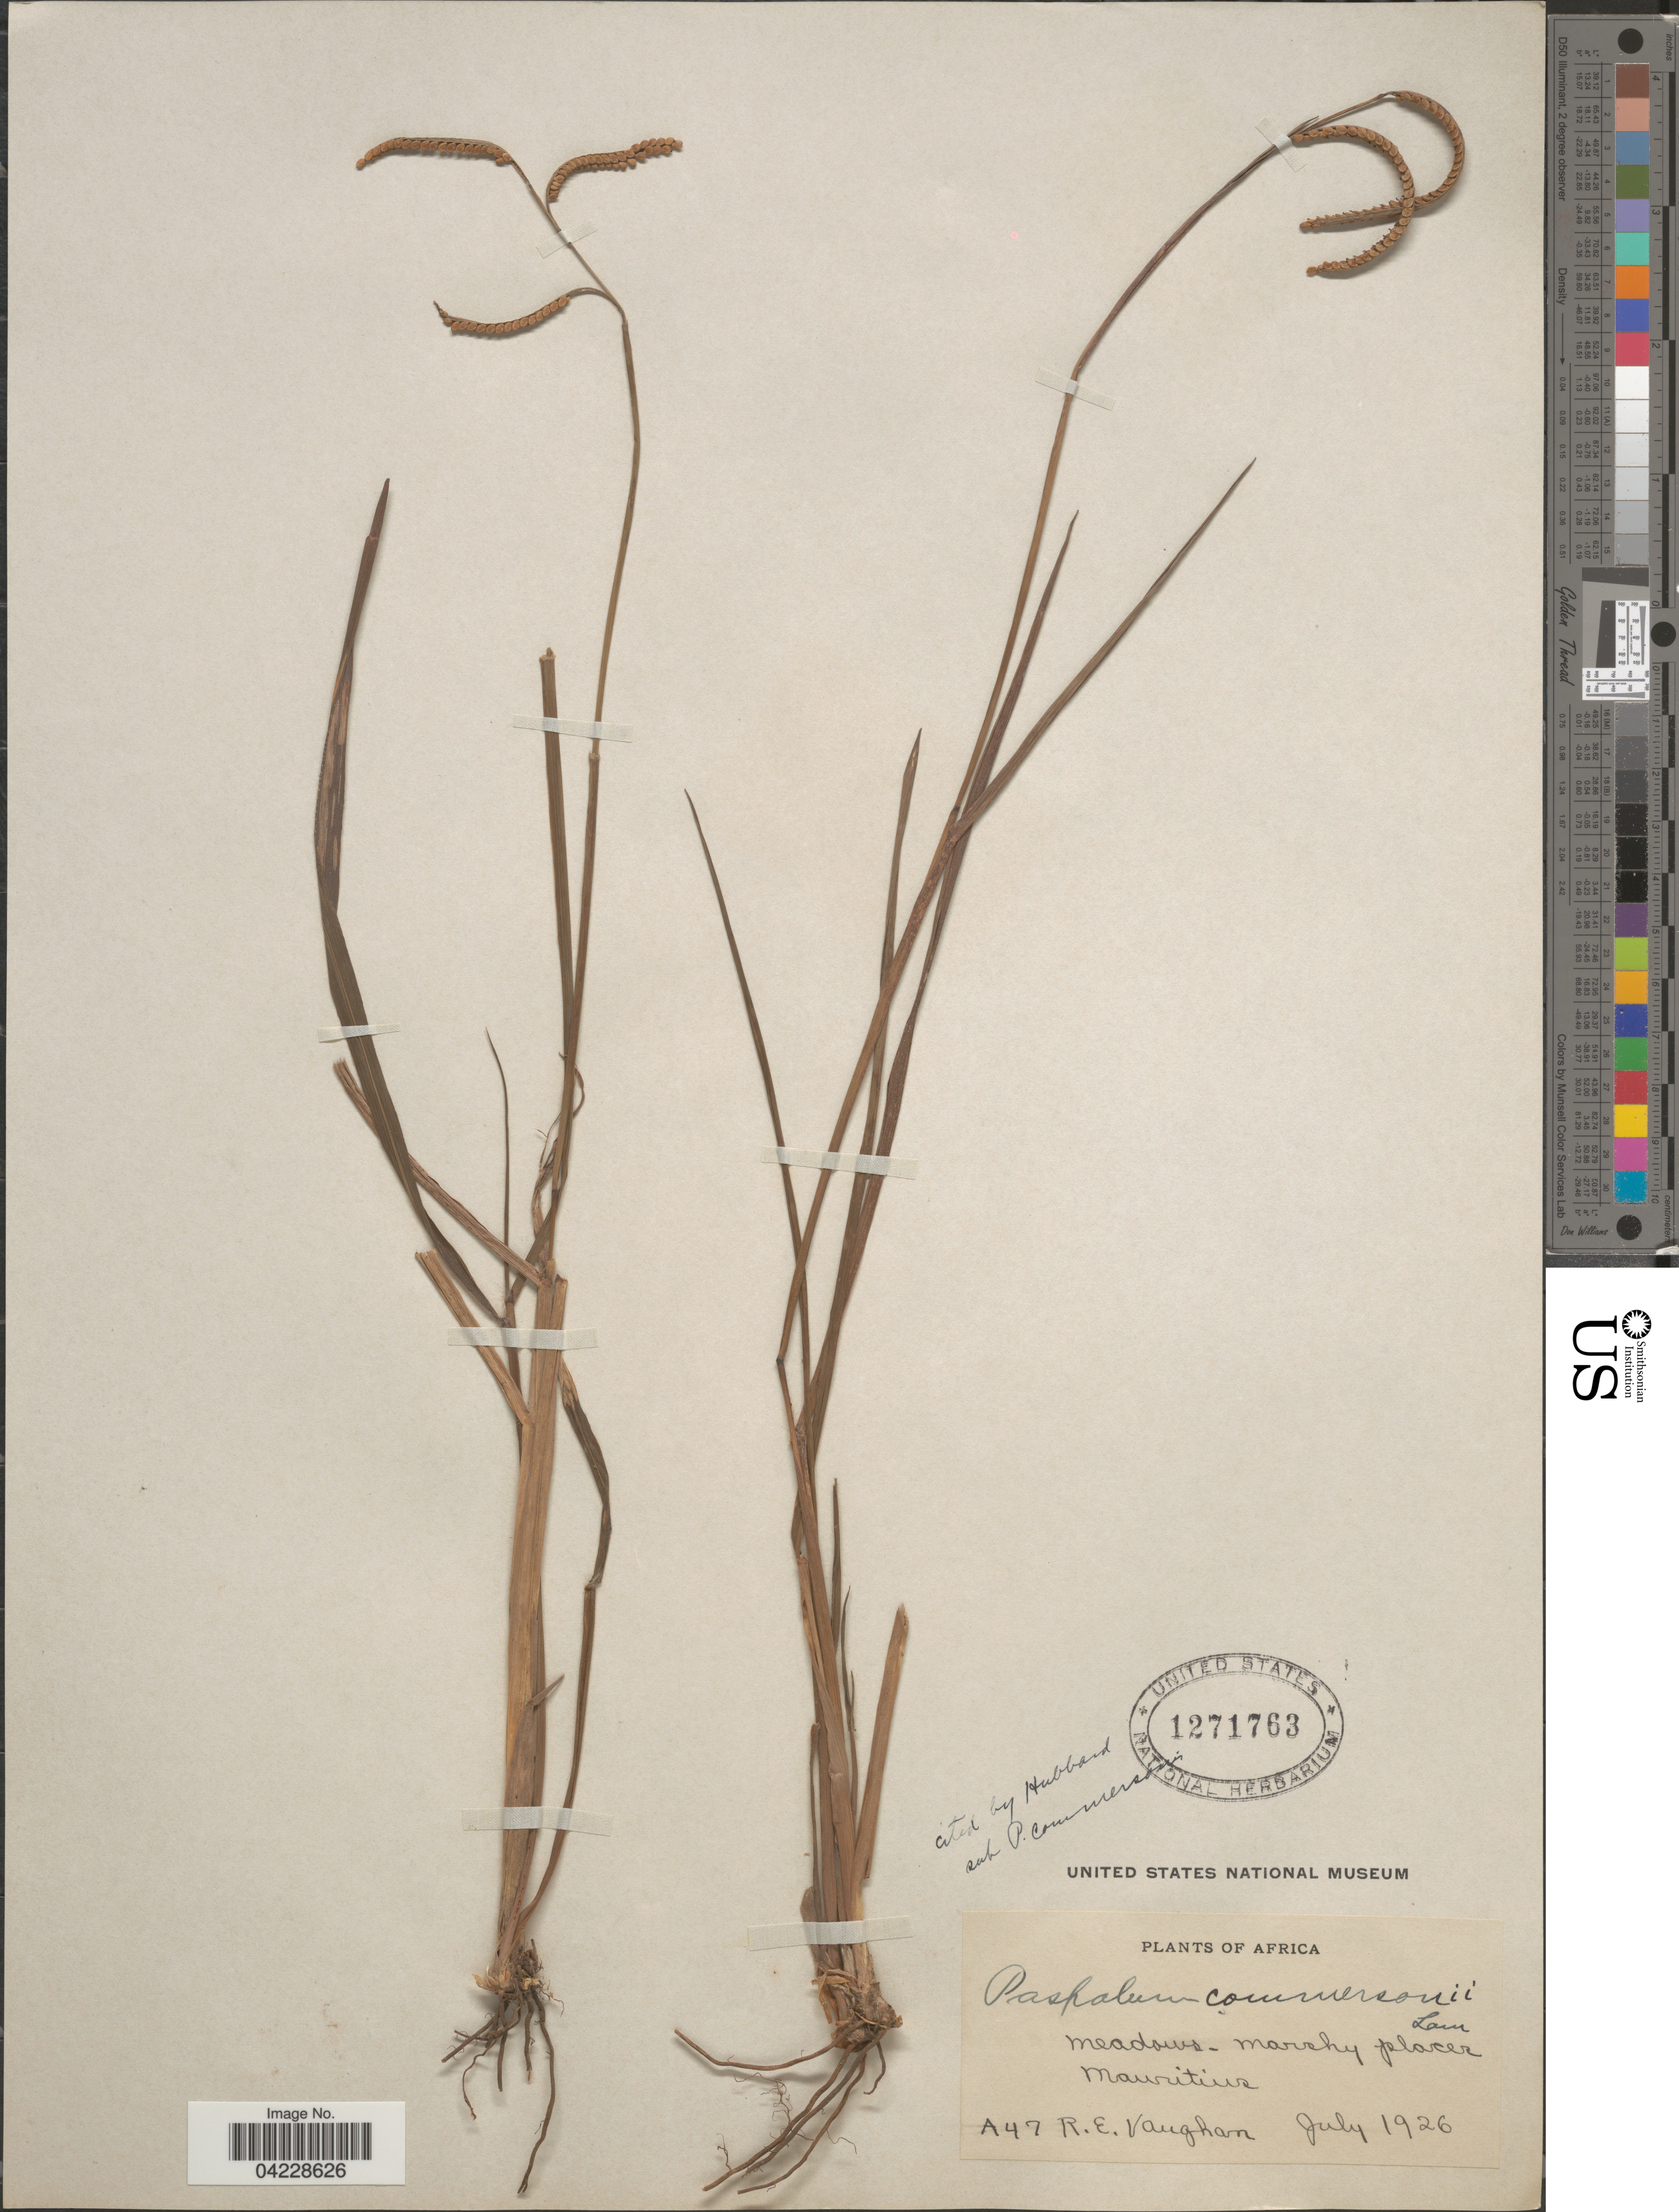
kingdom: Plantae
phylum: Tracheophyta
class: Liliopsida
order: Poales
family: Poaceae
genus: Paspalum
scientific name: Paspalum scrobiculatum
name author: L.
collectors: R. Vaughan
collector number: A47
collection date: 1926-07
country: Mauritius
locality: Meadows-marshy places.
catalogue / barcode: US 1271763